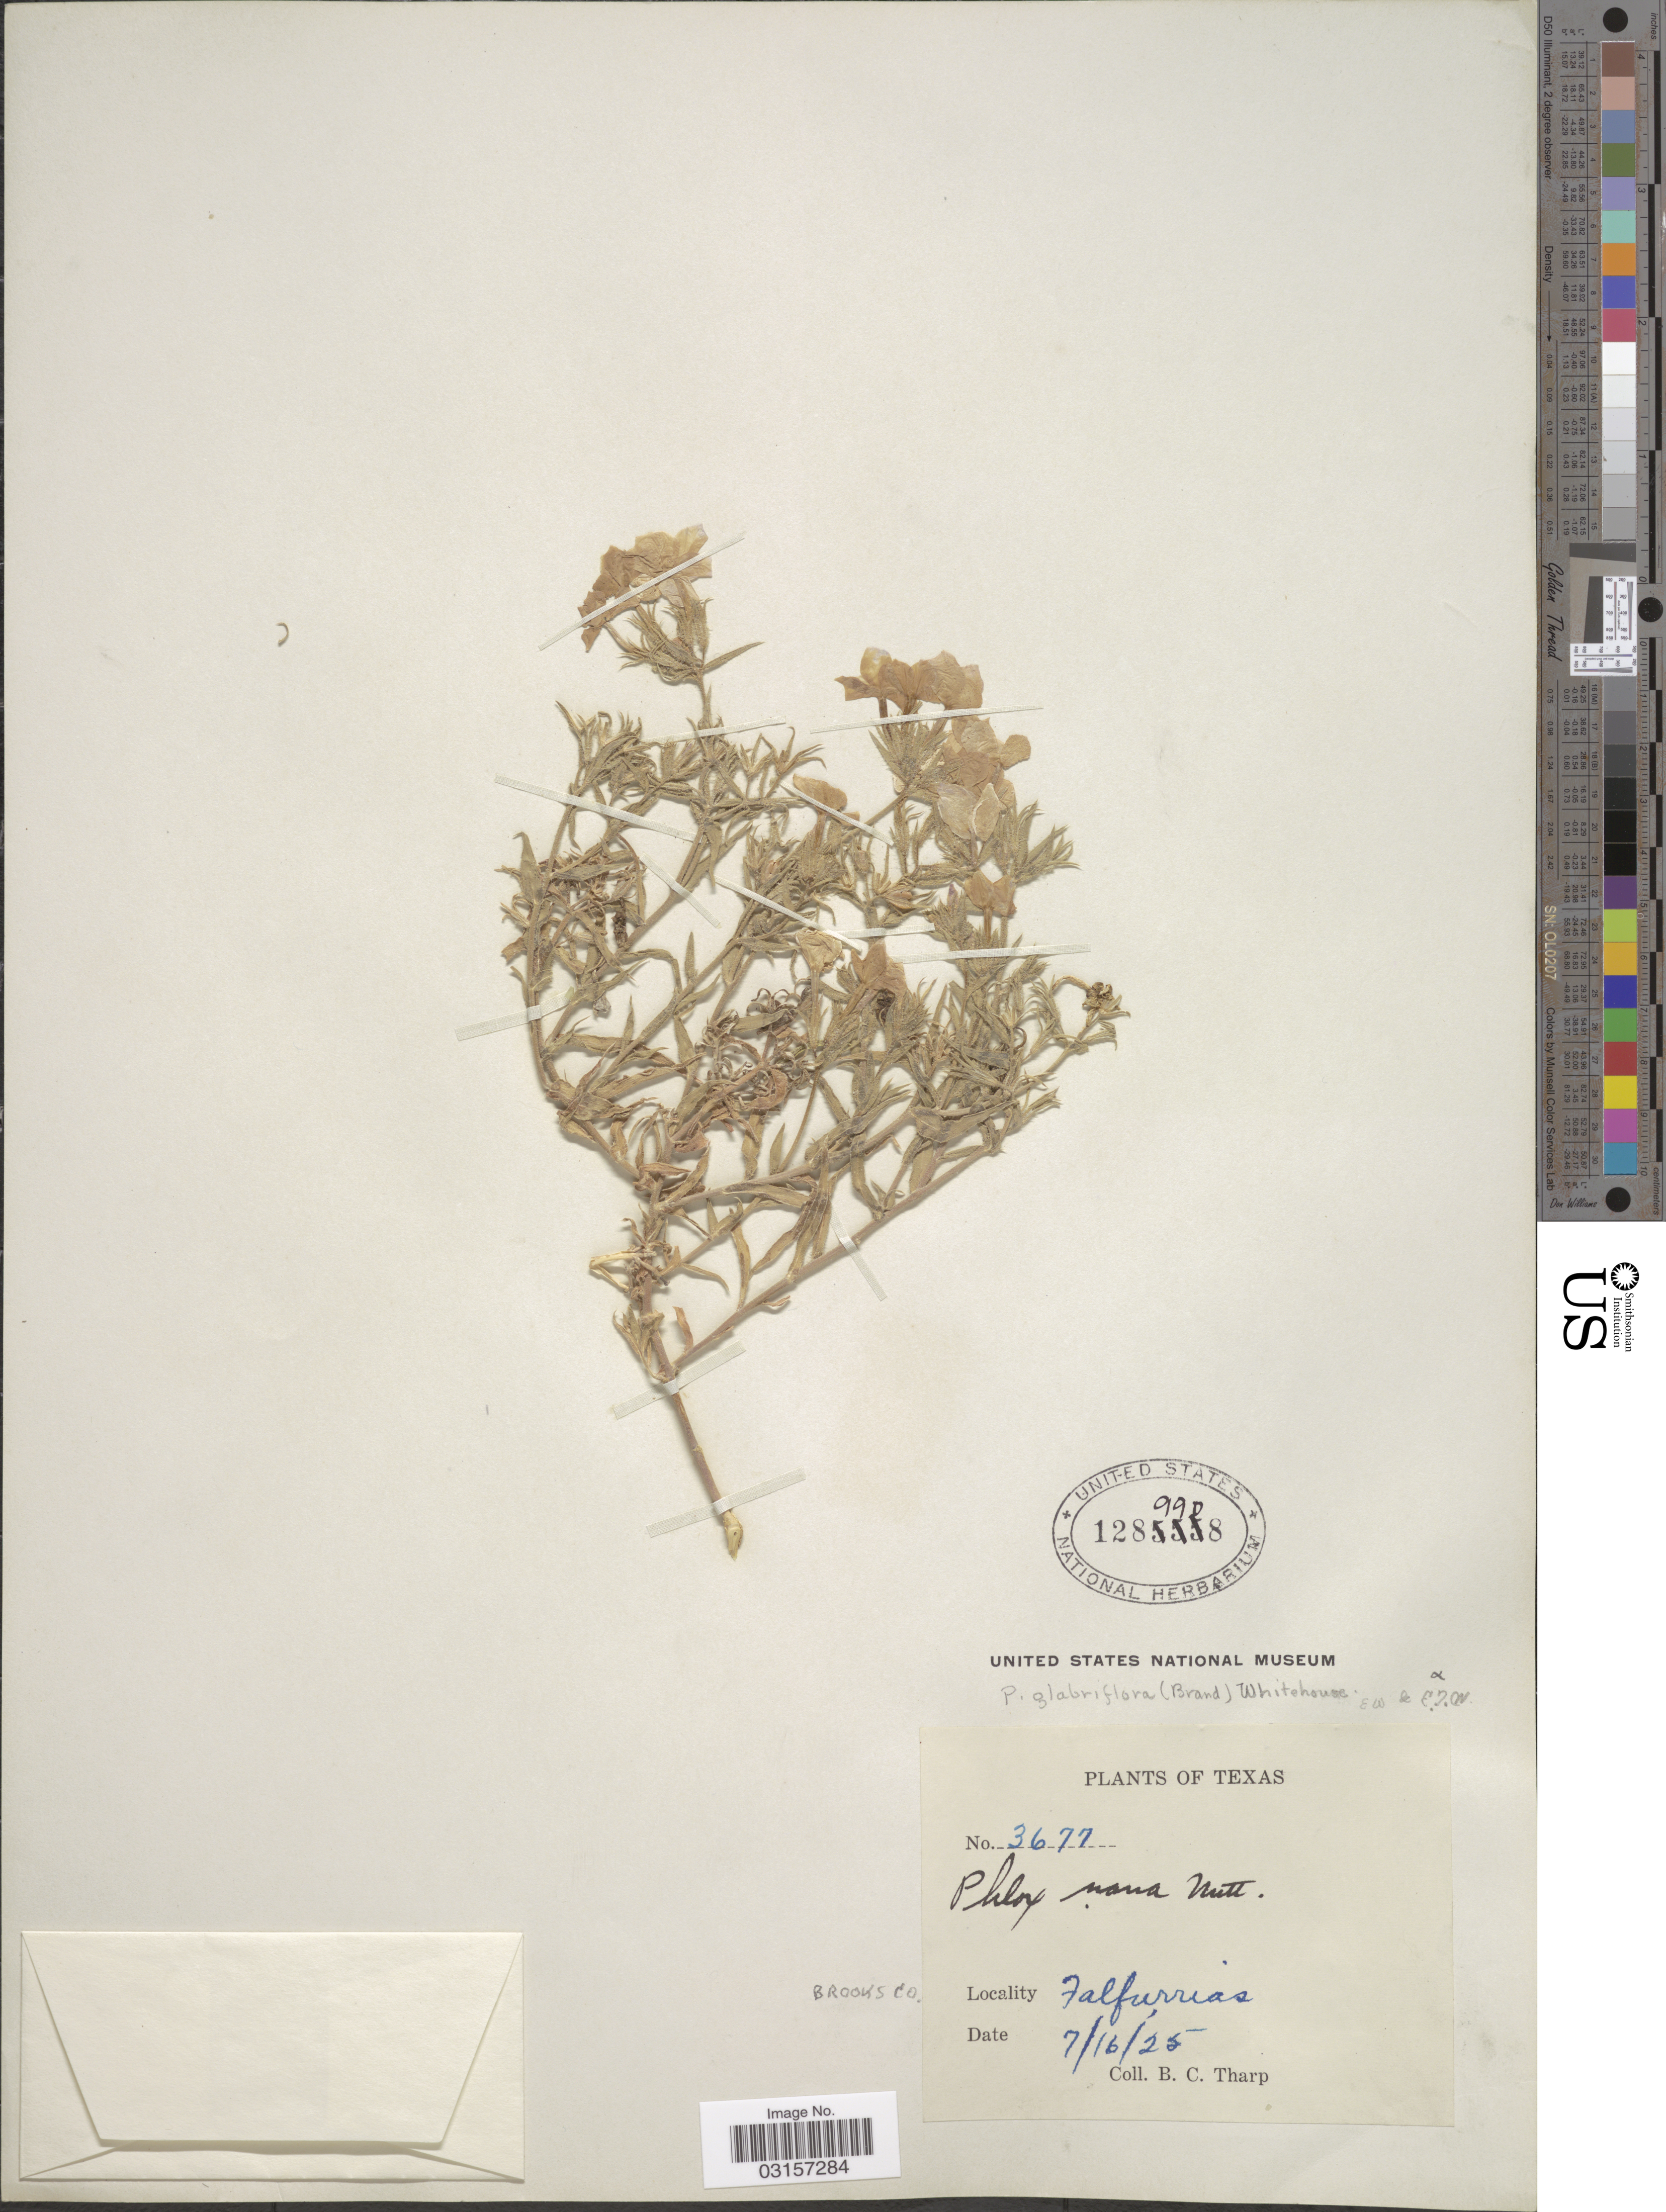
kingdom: Plantae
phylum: Tracheophyta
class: Magnoliopsida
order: Ericales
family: Polemoniaceae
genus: Phlox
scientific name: Phlox glabriflora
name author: (Brand) Whitehouse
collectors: B. C. Tharp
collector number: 3677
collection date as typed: Transcribed d/m/y: 16/7/25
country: United States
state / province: Texas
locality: Brooks Co., Falfurrias.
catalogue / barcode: US 1289908